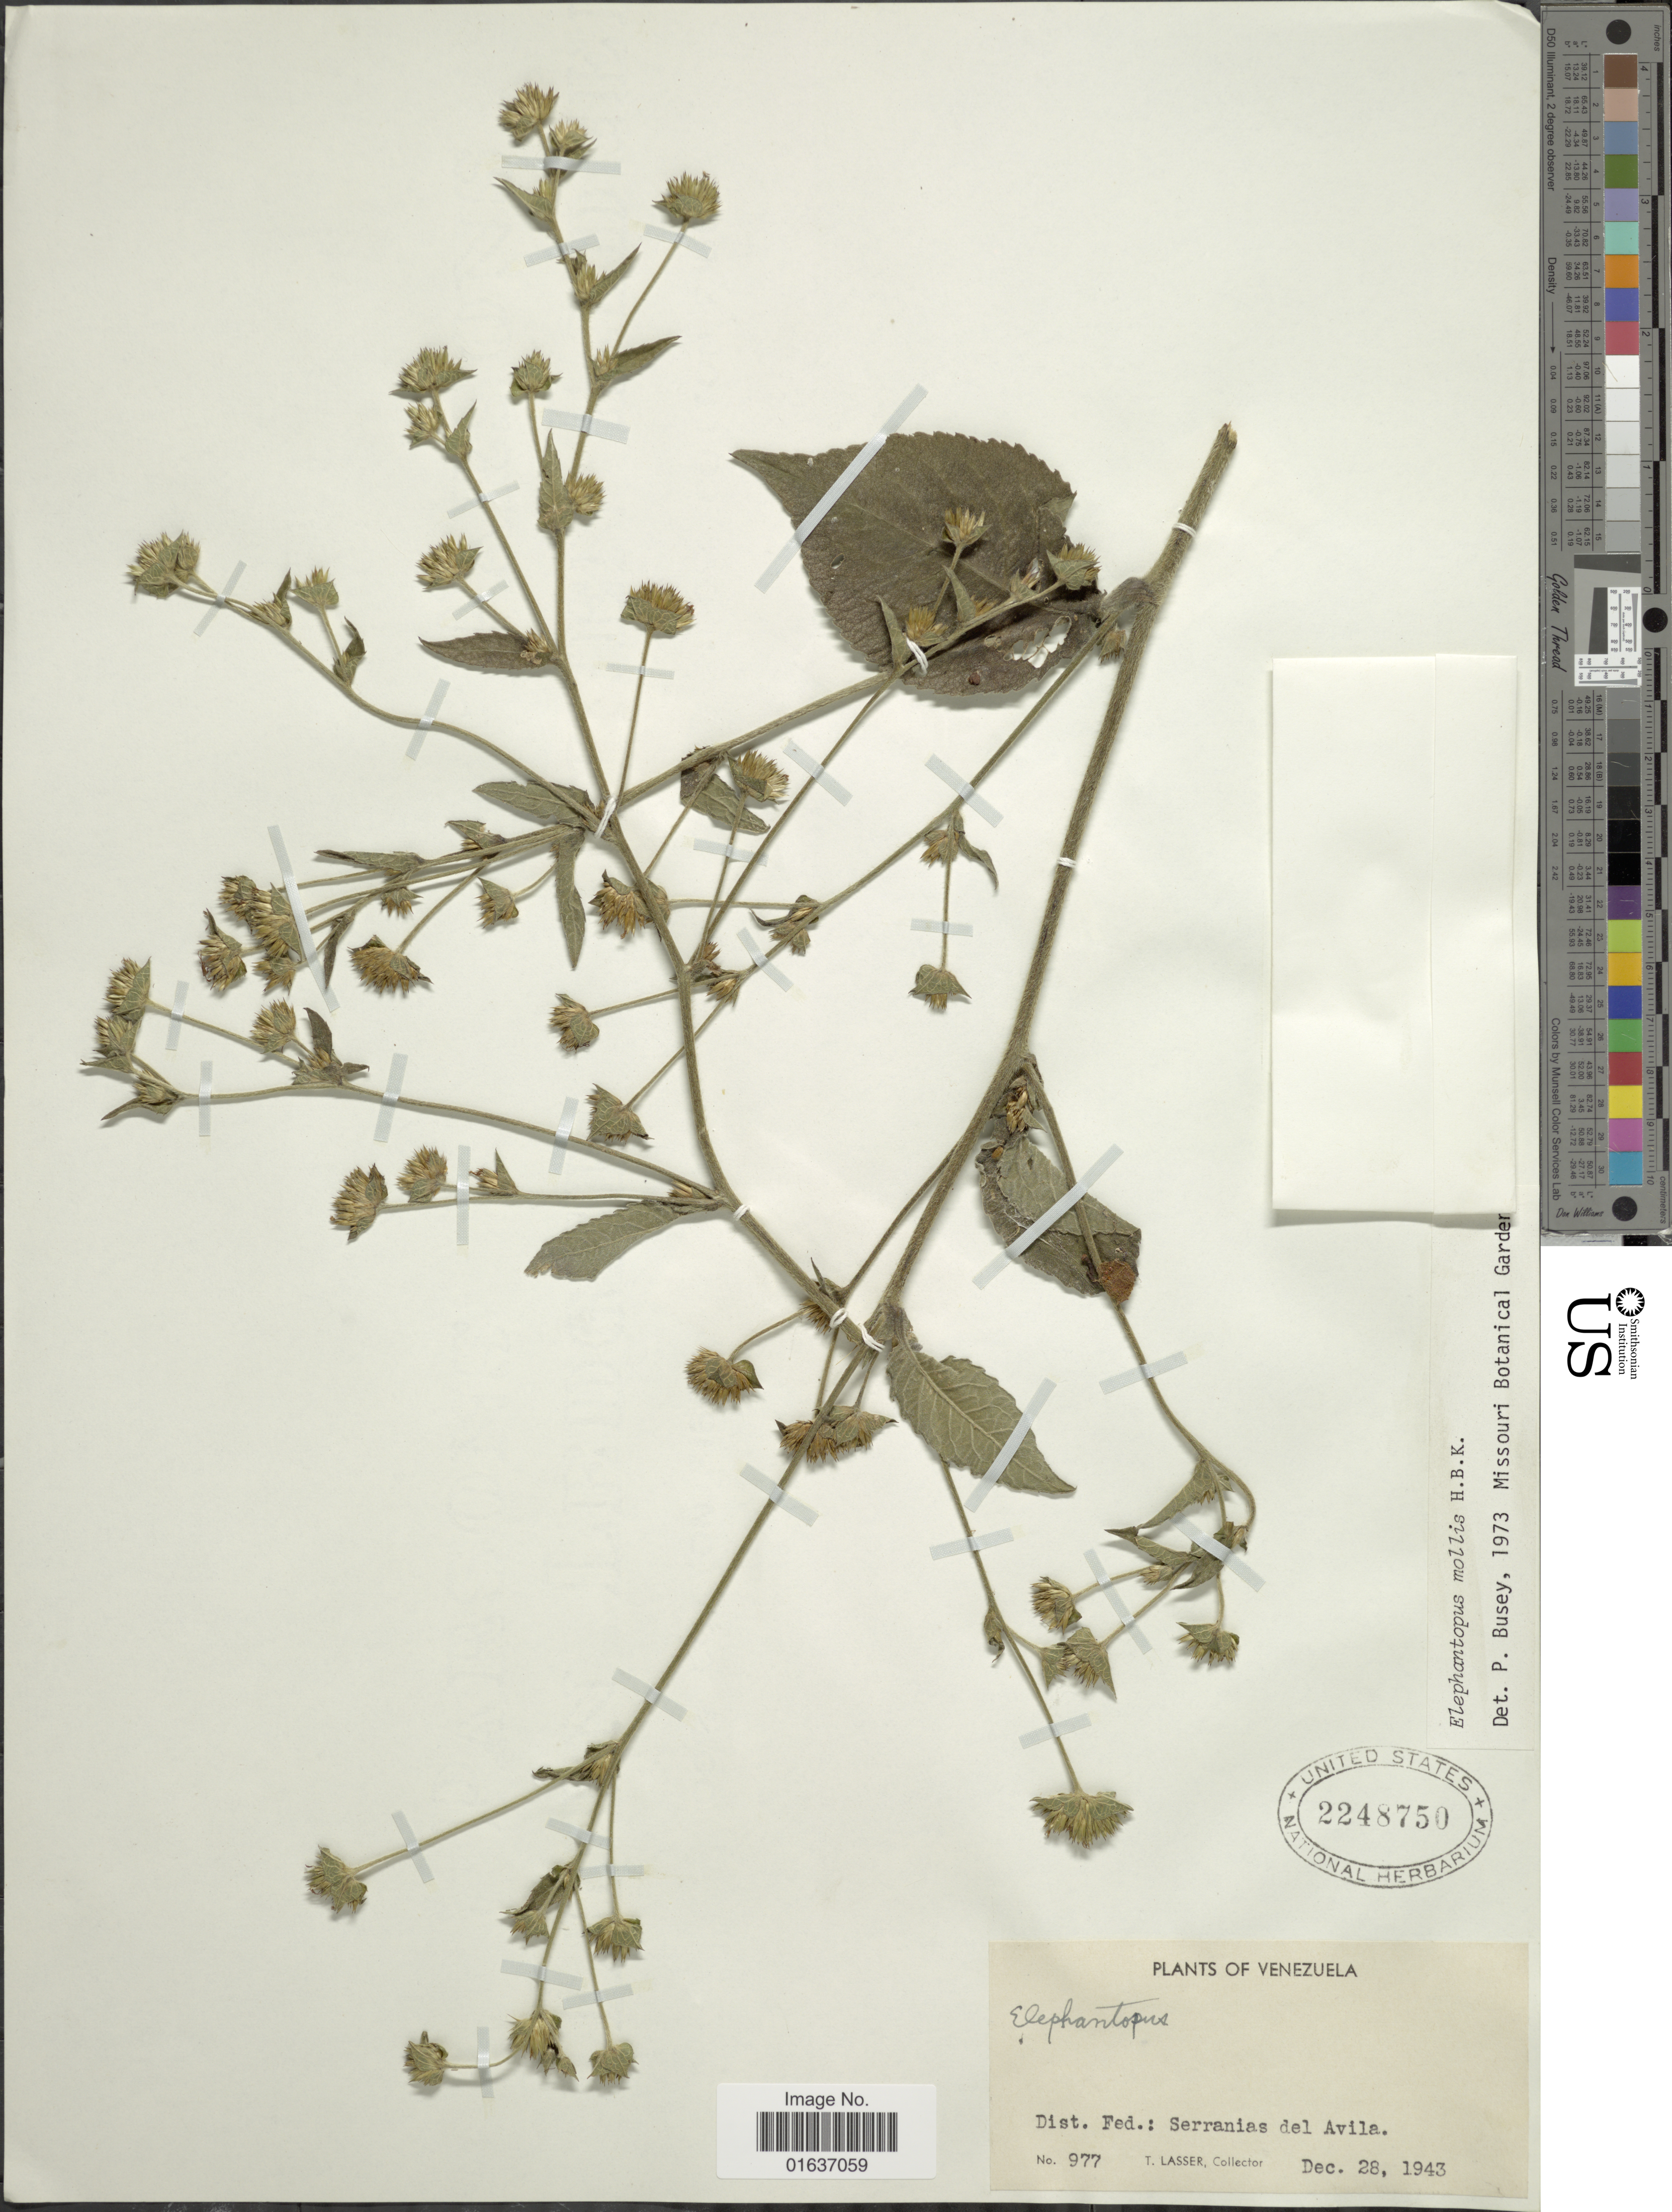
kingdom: Plantae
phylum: Tracheophyta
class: Magnoliopsida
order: Asterales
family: Asteraceae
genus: Elephantopus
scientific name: Elephantopus mollis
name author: Kunth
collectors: T. Lasser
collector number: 977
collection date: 1943-12-28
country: Venezuela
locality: Dist. Fed.; Serranias del Avila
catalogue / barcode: US 2248750